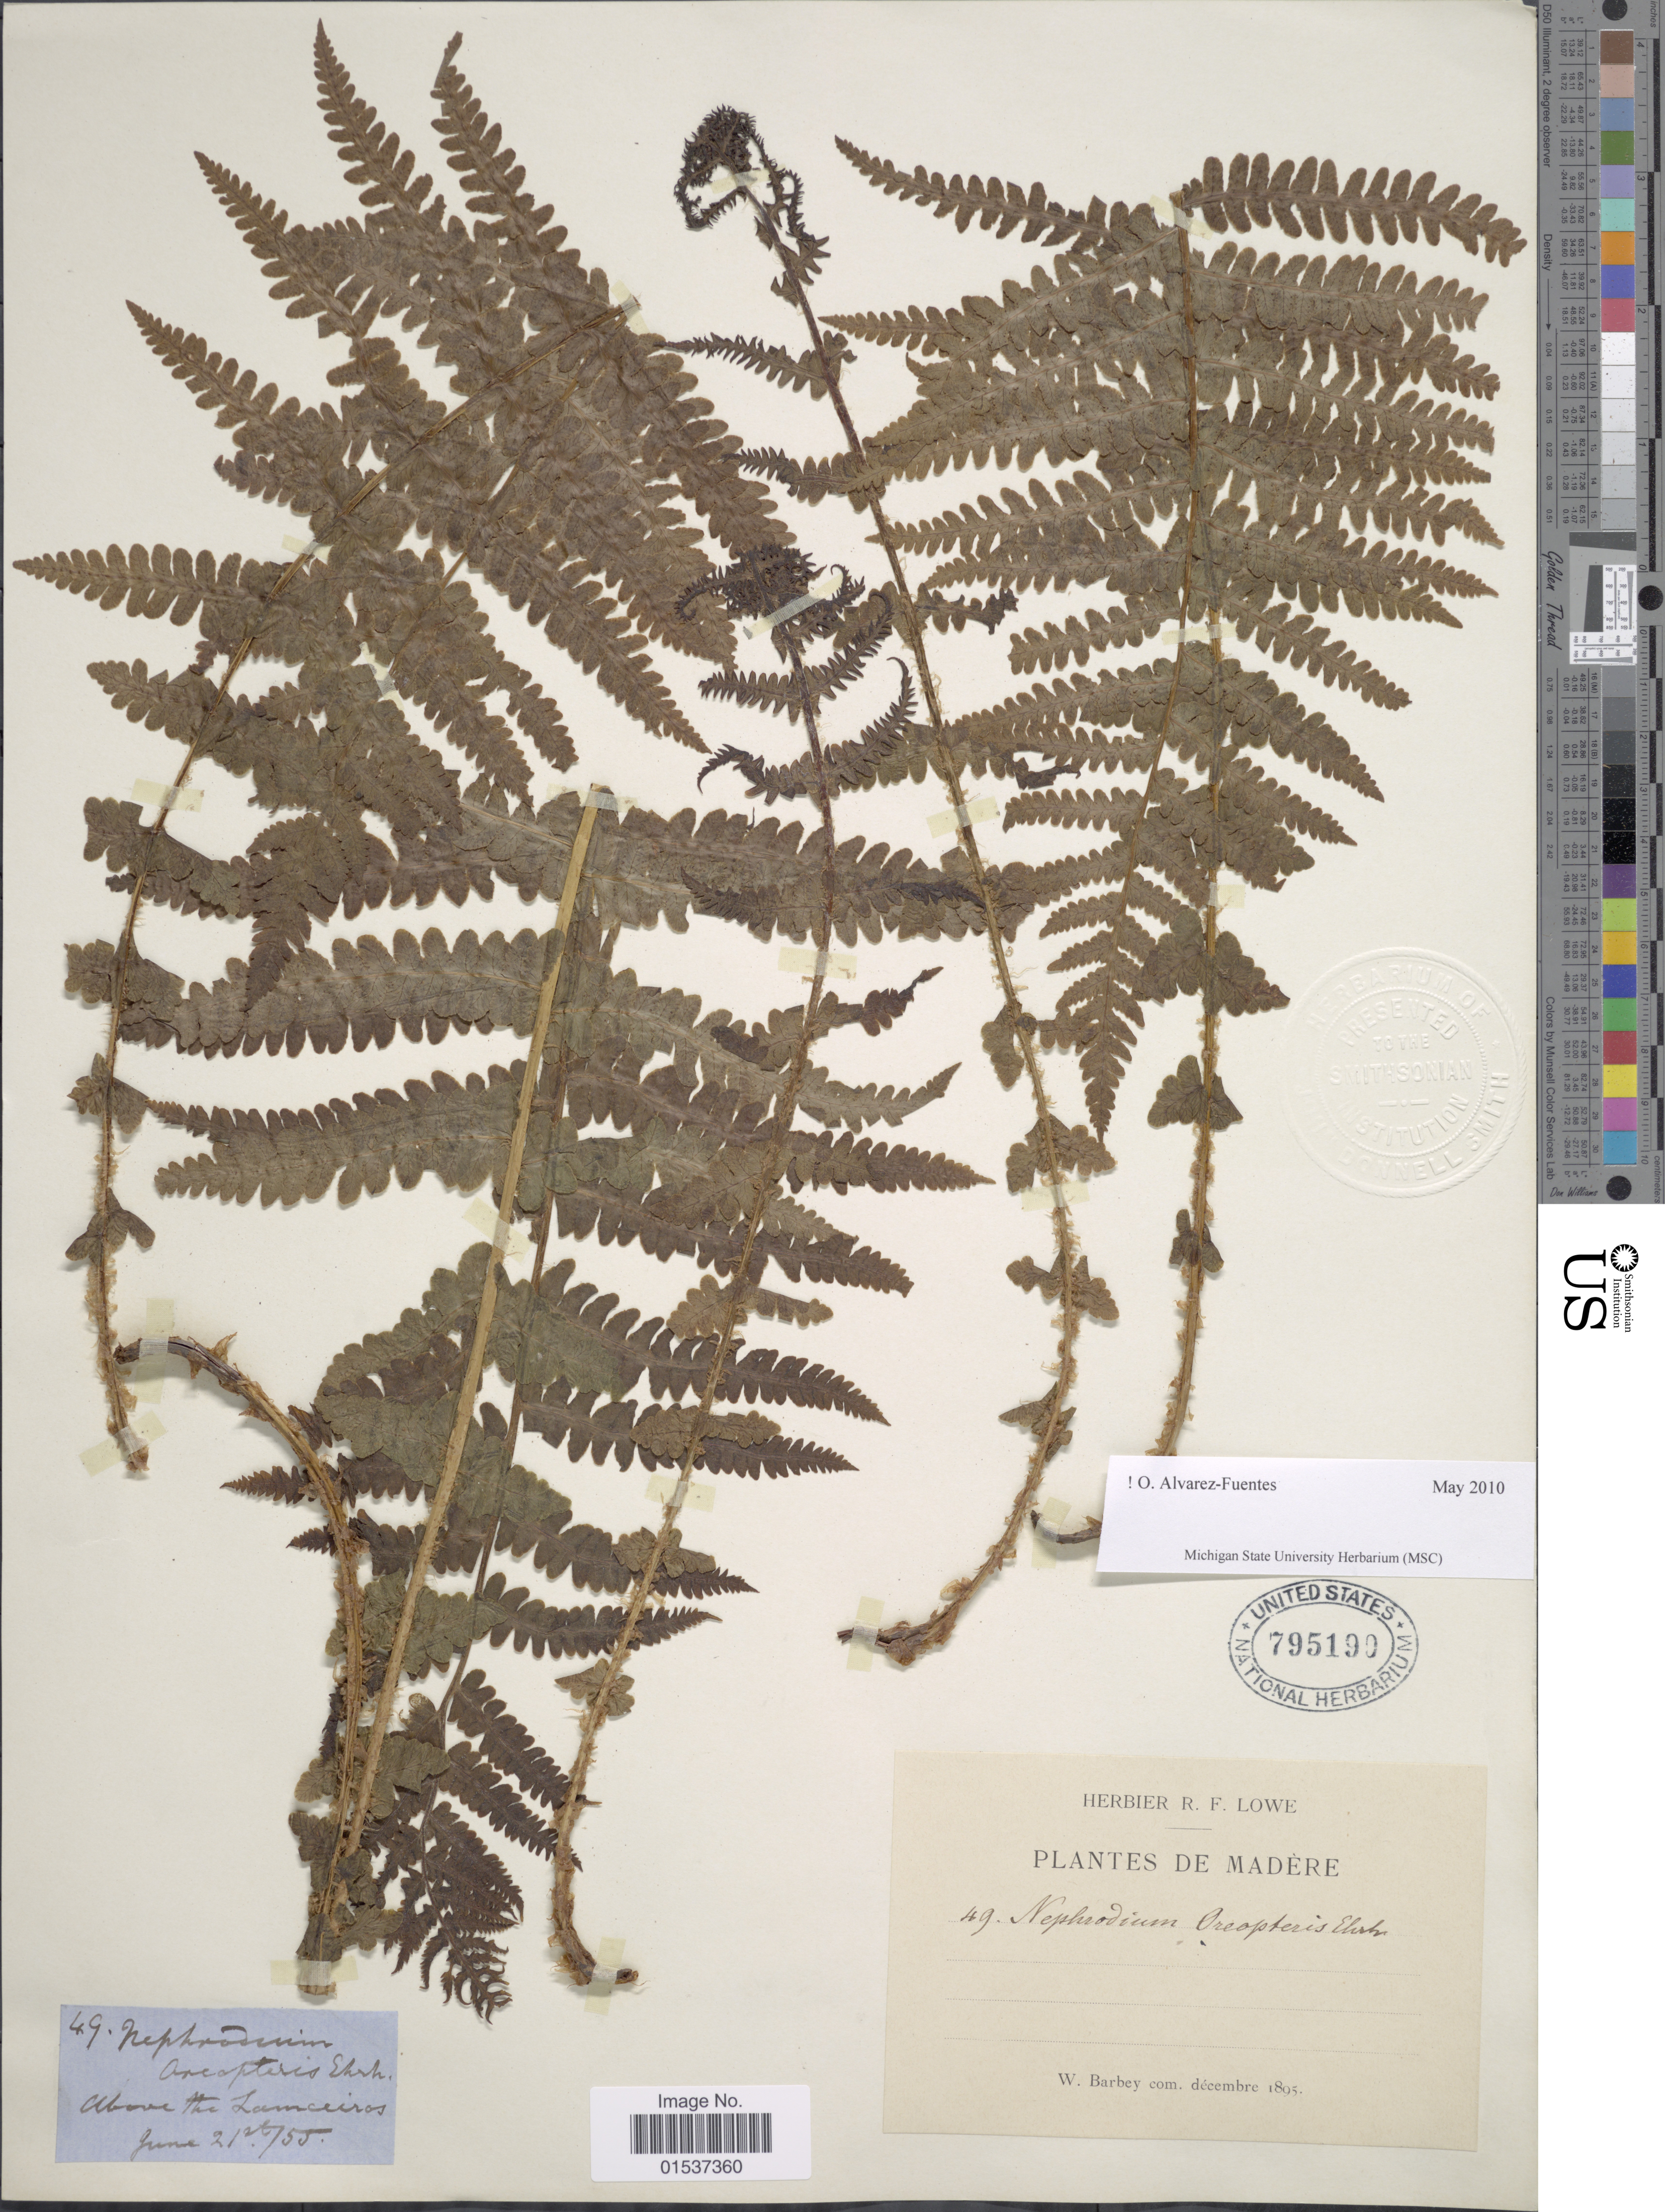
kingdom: Plantae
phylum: Tracheophyta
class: Polypodiopsida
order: Polypodiales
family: Thelypteridaceae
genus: Oreopteris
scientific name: Oreopteris limbosperma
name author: (All.) K. Iwats.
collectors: W. Barbey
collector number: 49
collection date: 1895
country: Portugal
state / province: Madeira (Aut. Reg.)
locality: Madera.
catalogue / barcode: US 795190